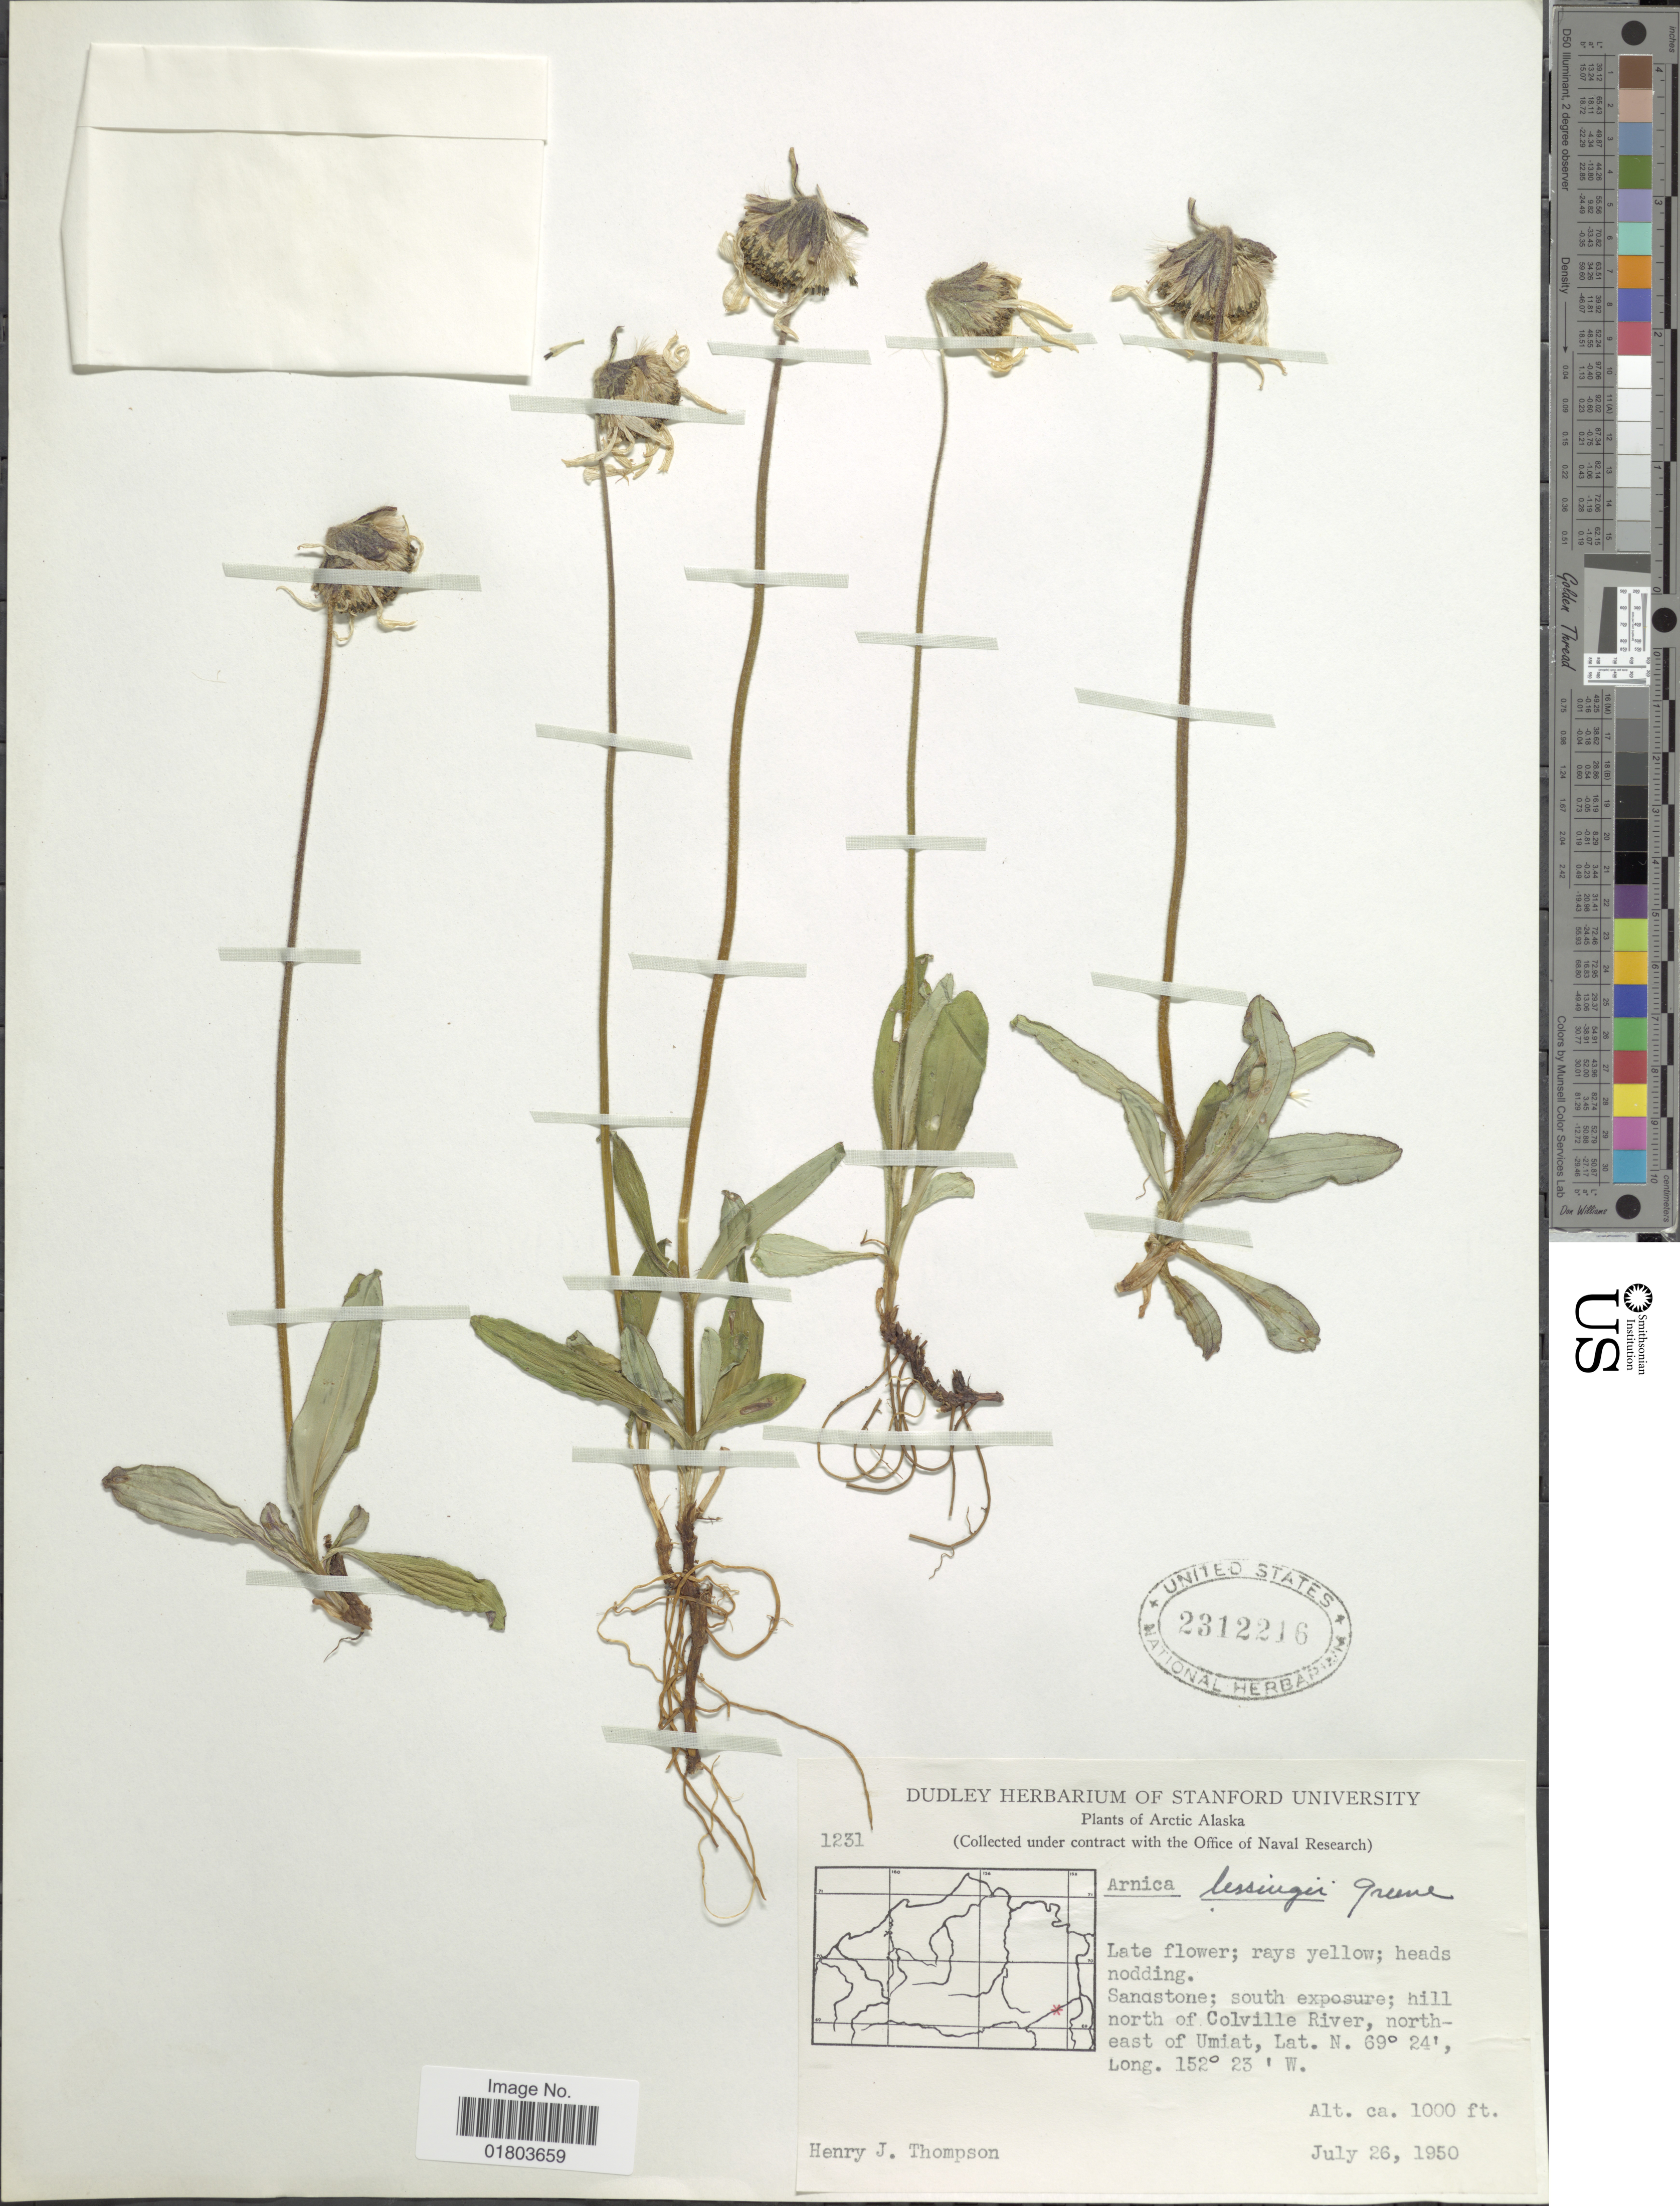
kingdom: Plantae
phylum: Tracheophyta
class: Magnoliopsida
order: Asterales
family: Asteraceae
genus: Arnica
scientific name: Arnica lessingii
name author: (Torr. & A. Gray) Greene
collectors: H. J. Thompson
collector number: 1231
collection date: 1950-07-26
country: United States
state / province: Alaska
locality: Arctic Alaska, Sandstone; south exposure; hill north of Colville river, north-east of Umiat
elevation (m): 305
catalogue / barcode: US 2312216